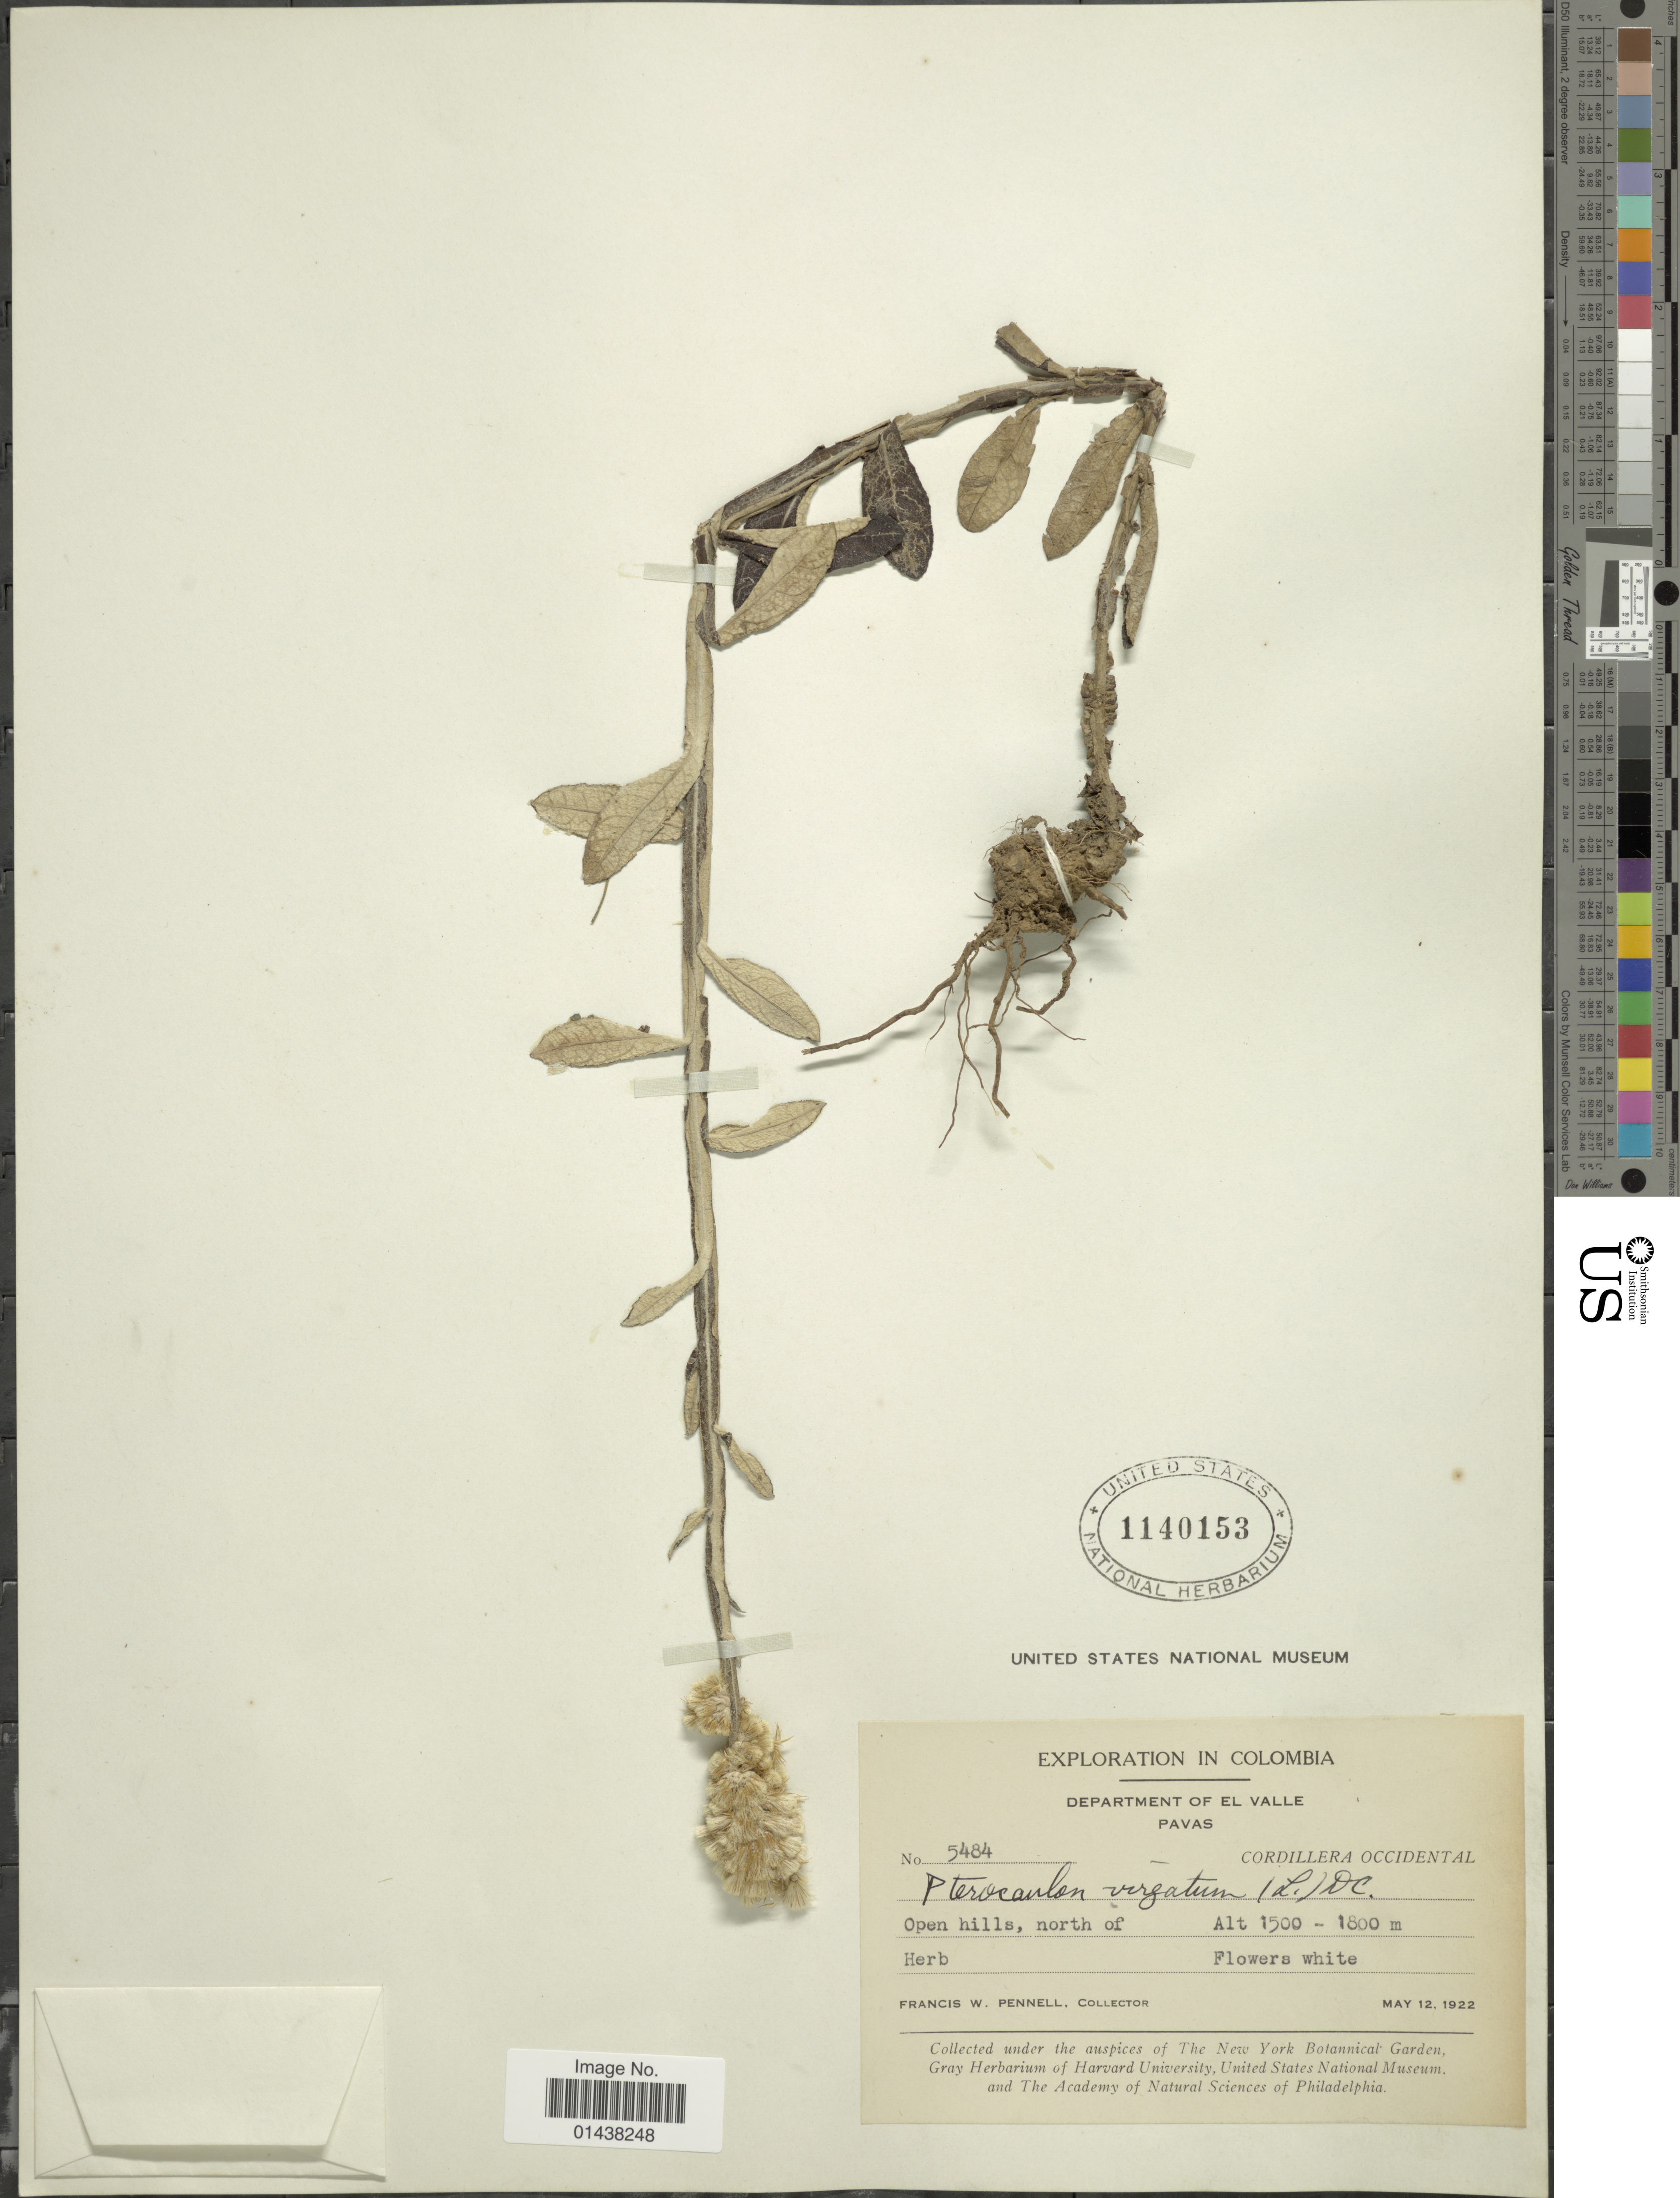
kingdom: Plantae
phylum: Tracheophyta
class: Magnoliopsida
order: Asterales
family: Asteraceae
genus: Pterocaulon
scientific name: Pterocaulon virgatum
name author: (L.) DC.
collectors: F. W. Pennell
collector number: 5484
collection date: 1922-05-12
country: Colombia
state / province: Valle del Cauca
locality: Department of Valle, Pavas, Cordillera Central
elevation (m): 1500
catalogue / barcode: US 1140153